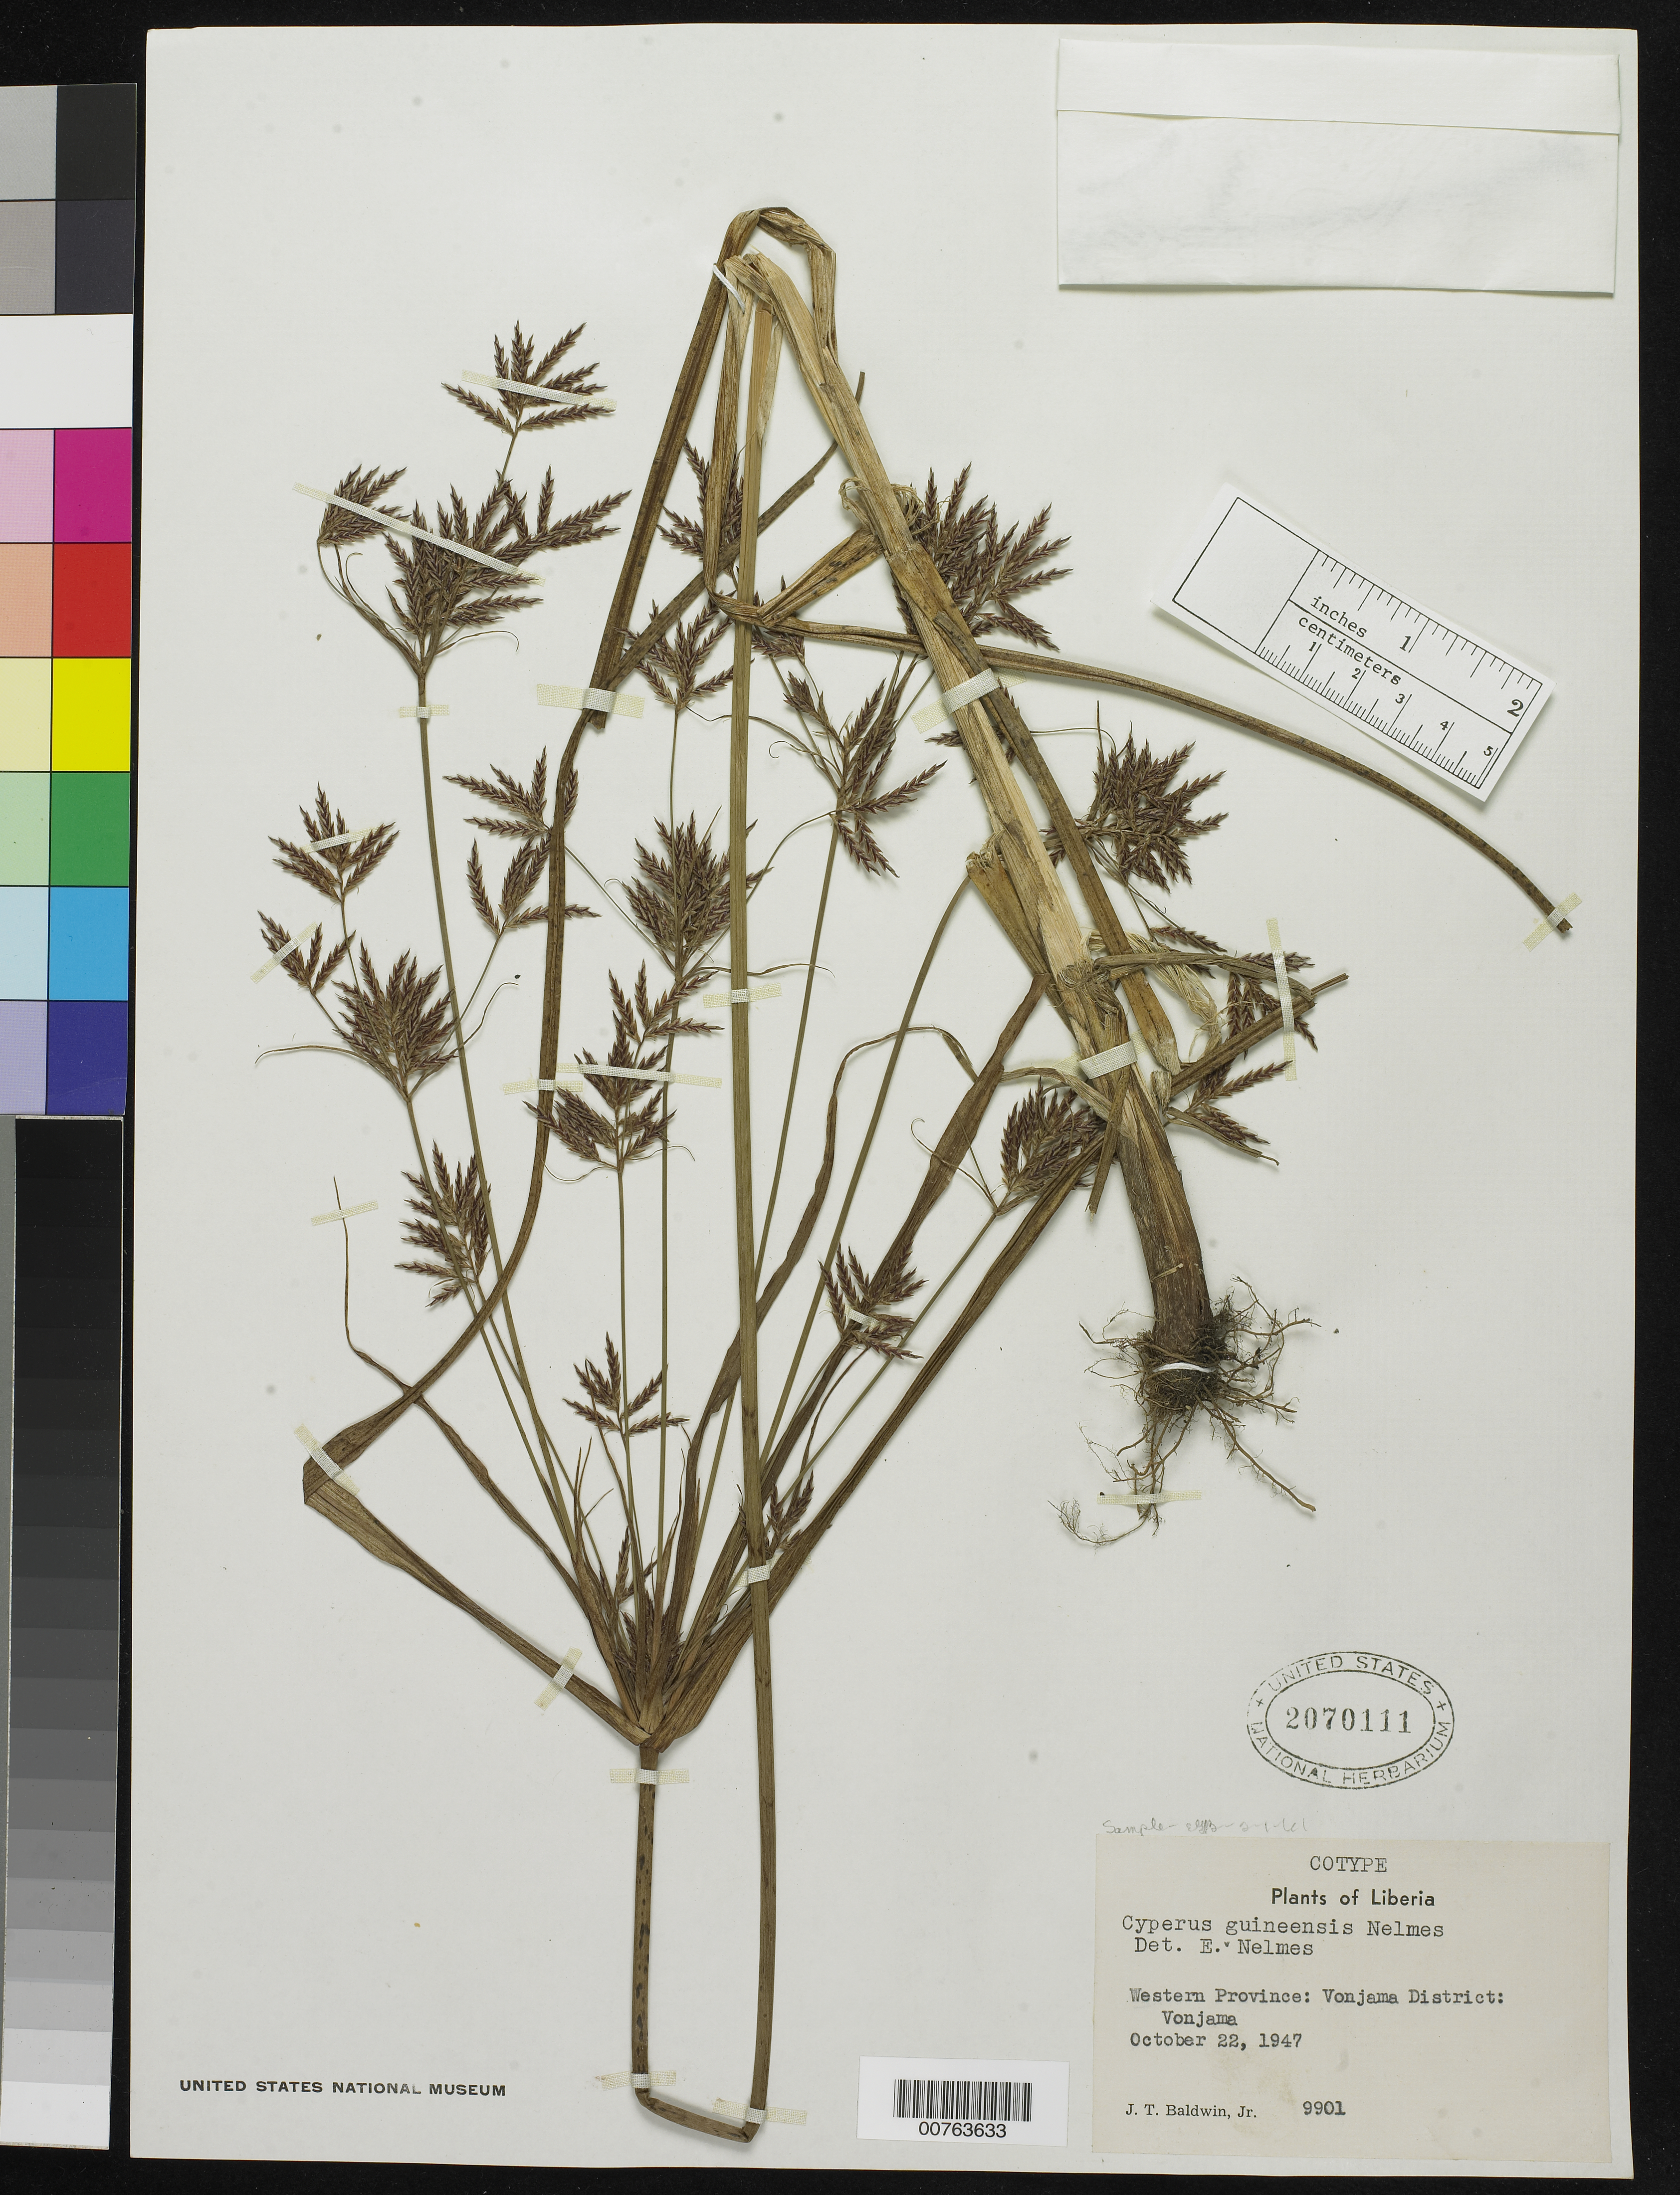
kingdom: Plantae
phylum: Tracheophyta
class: Liliopsida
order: Poales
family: Cyperaceae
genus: Cyperus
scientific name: Cyperus tenuiculmis var. guineensis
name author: (Nelmes) S.S. Hooper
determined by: Strong, Mark T., (BOT), Smithsonian Institution - National Museum of Natural History (UNITED STATES)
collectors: J. T. Baldwin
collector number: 9901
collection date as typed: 22 Oct 1947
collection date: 1947-10-22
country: Liberia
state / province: Lofa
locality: Western Province: Vonjama District, Vonjama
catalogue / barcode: US 2070111